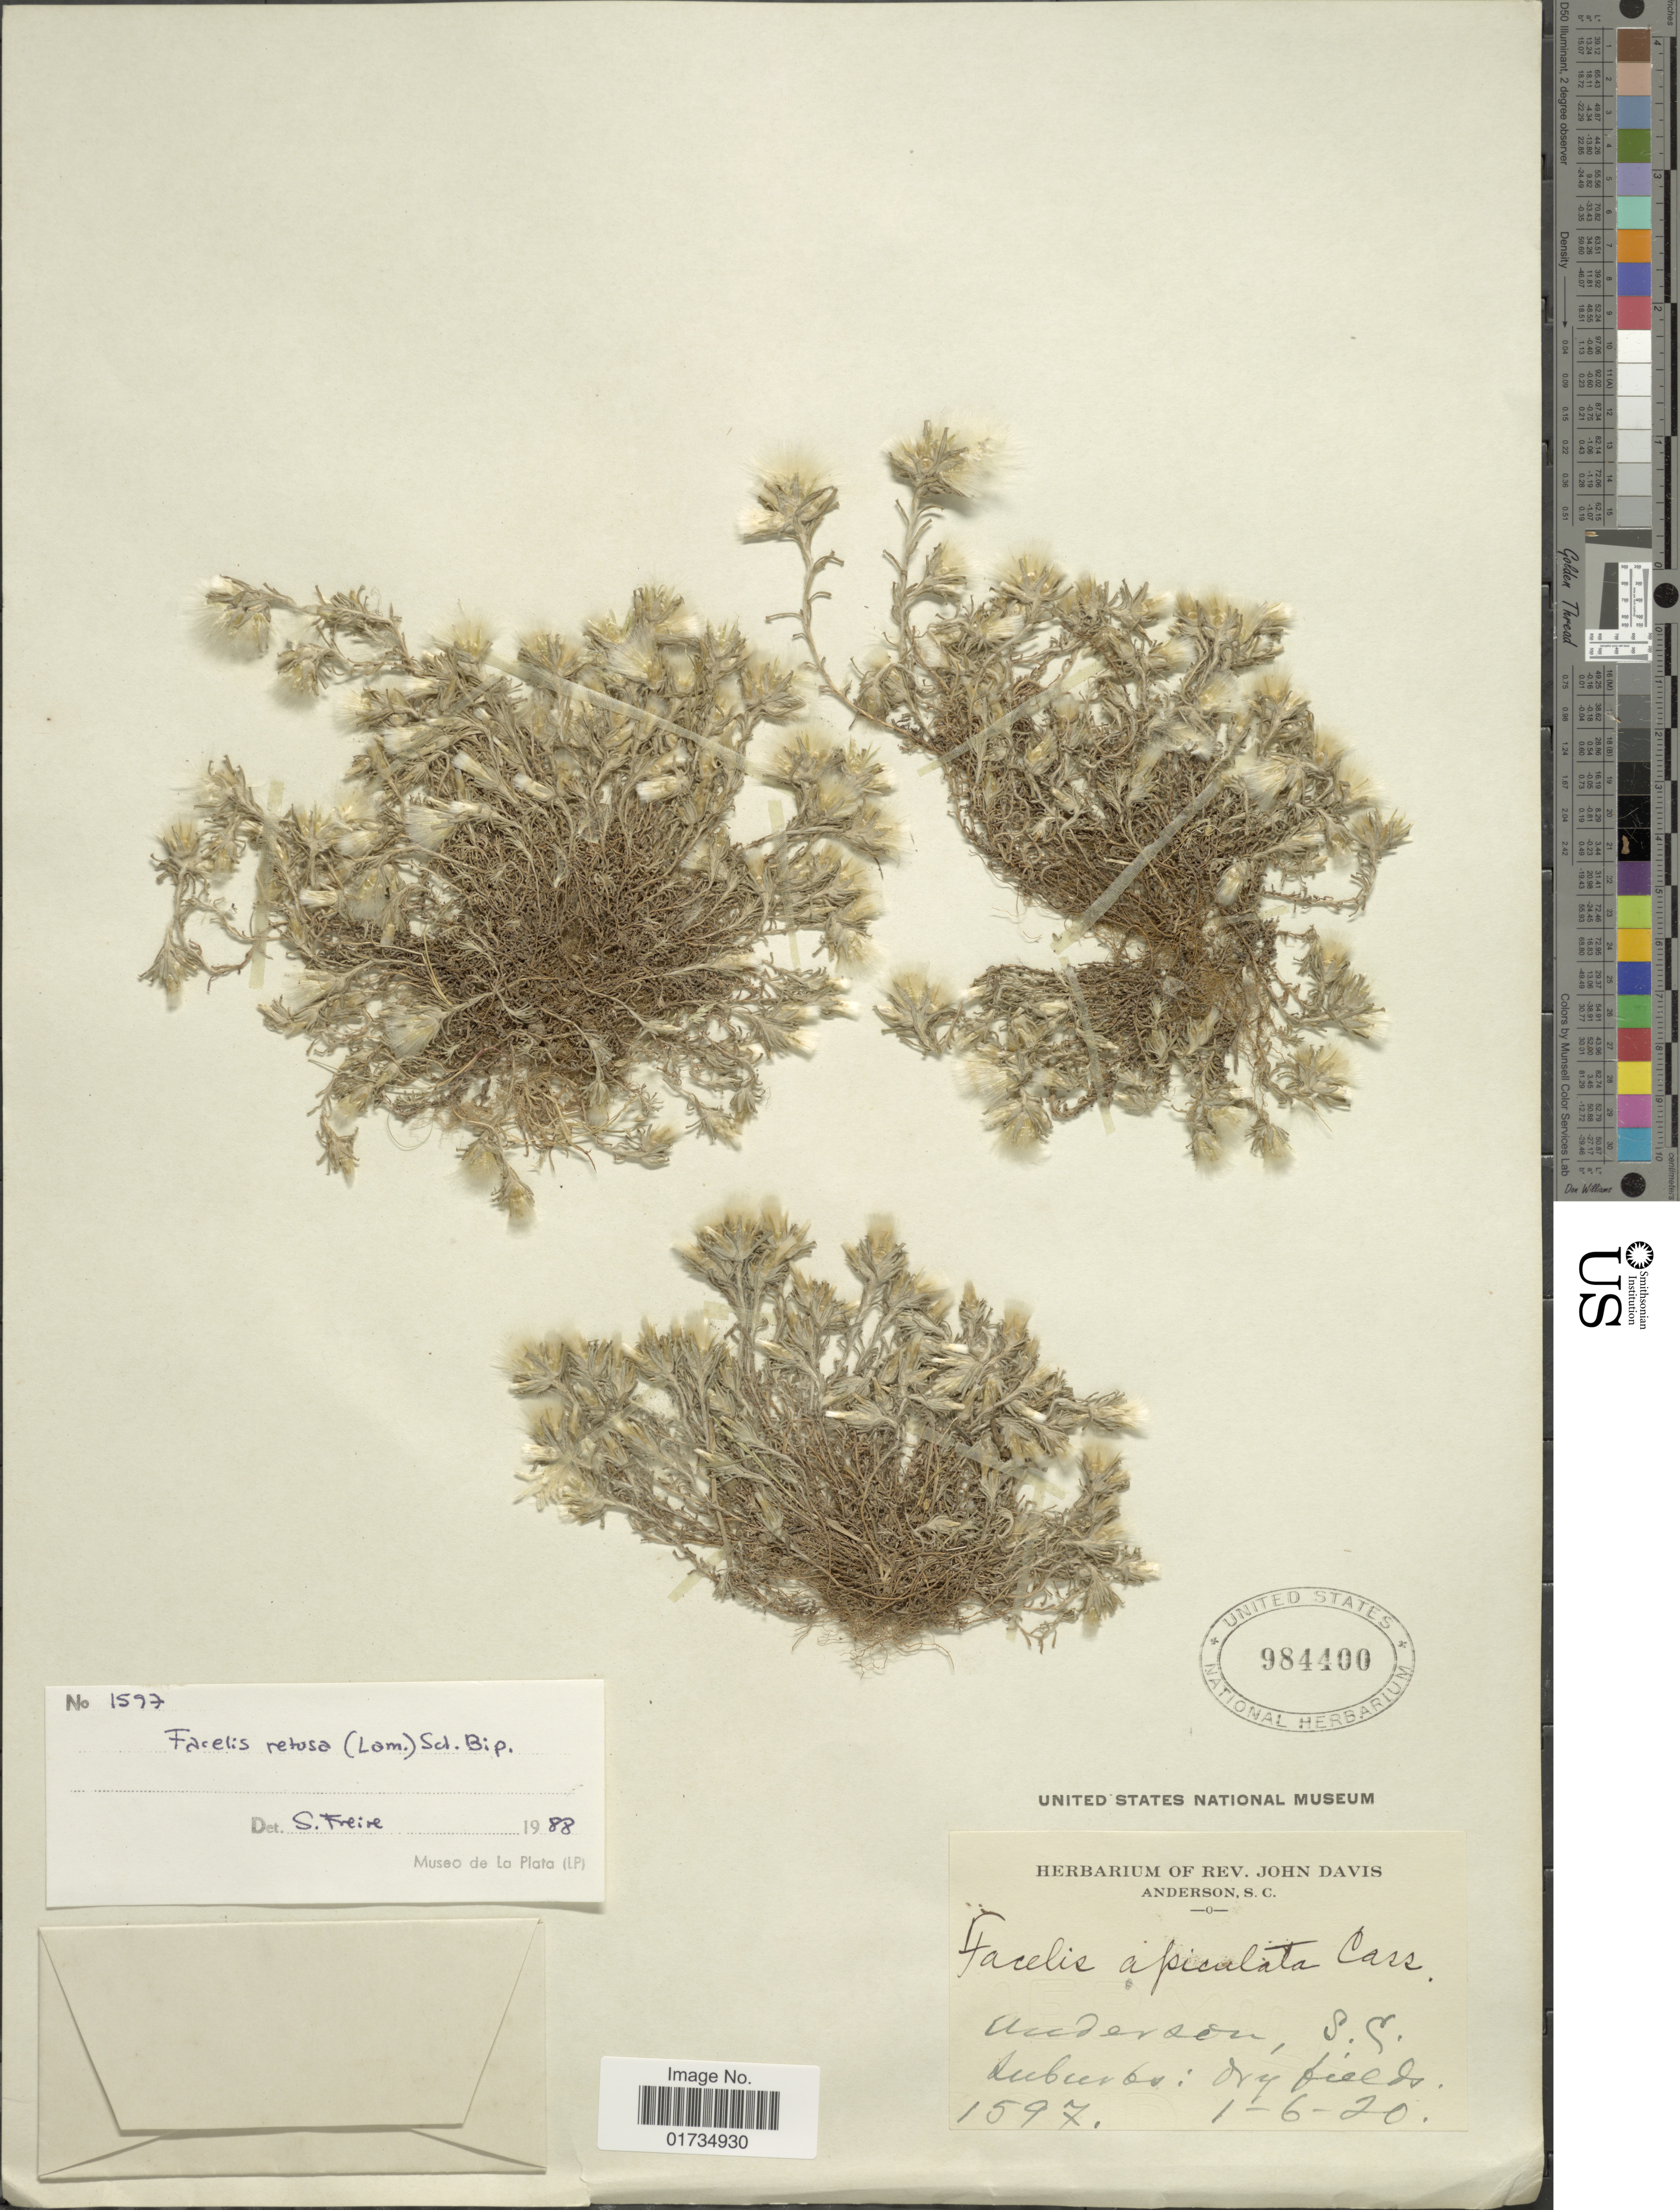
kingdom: Plantae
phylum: Tracheophyta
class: Magnoliopsida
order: Asterales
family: Asteraceae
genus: Facelis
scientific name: Facelis retusa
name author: (Lam.) Sch. Bip.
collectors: ex herb. Rev. John Davis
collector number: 1597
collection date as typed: Transcribed d/m/y: 5/1/20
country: United States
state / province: South Carolina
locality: Anderson, S. C. Ruburbo: Dry fields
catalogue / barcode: US 984400